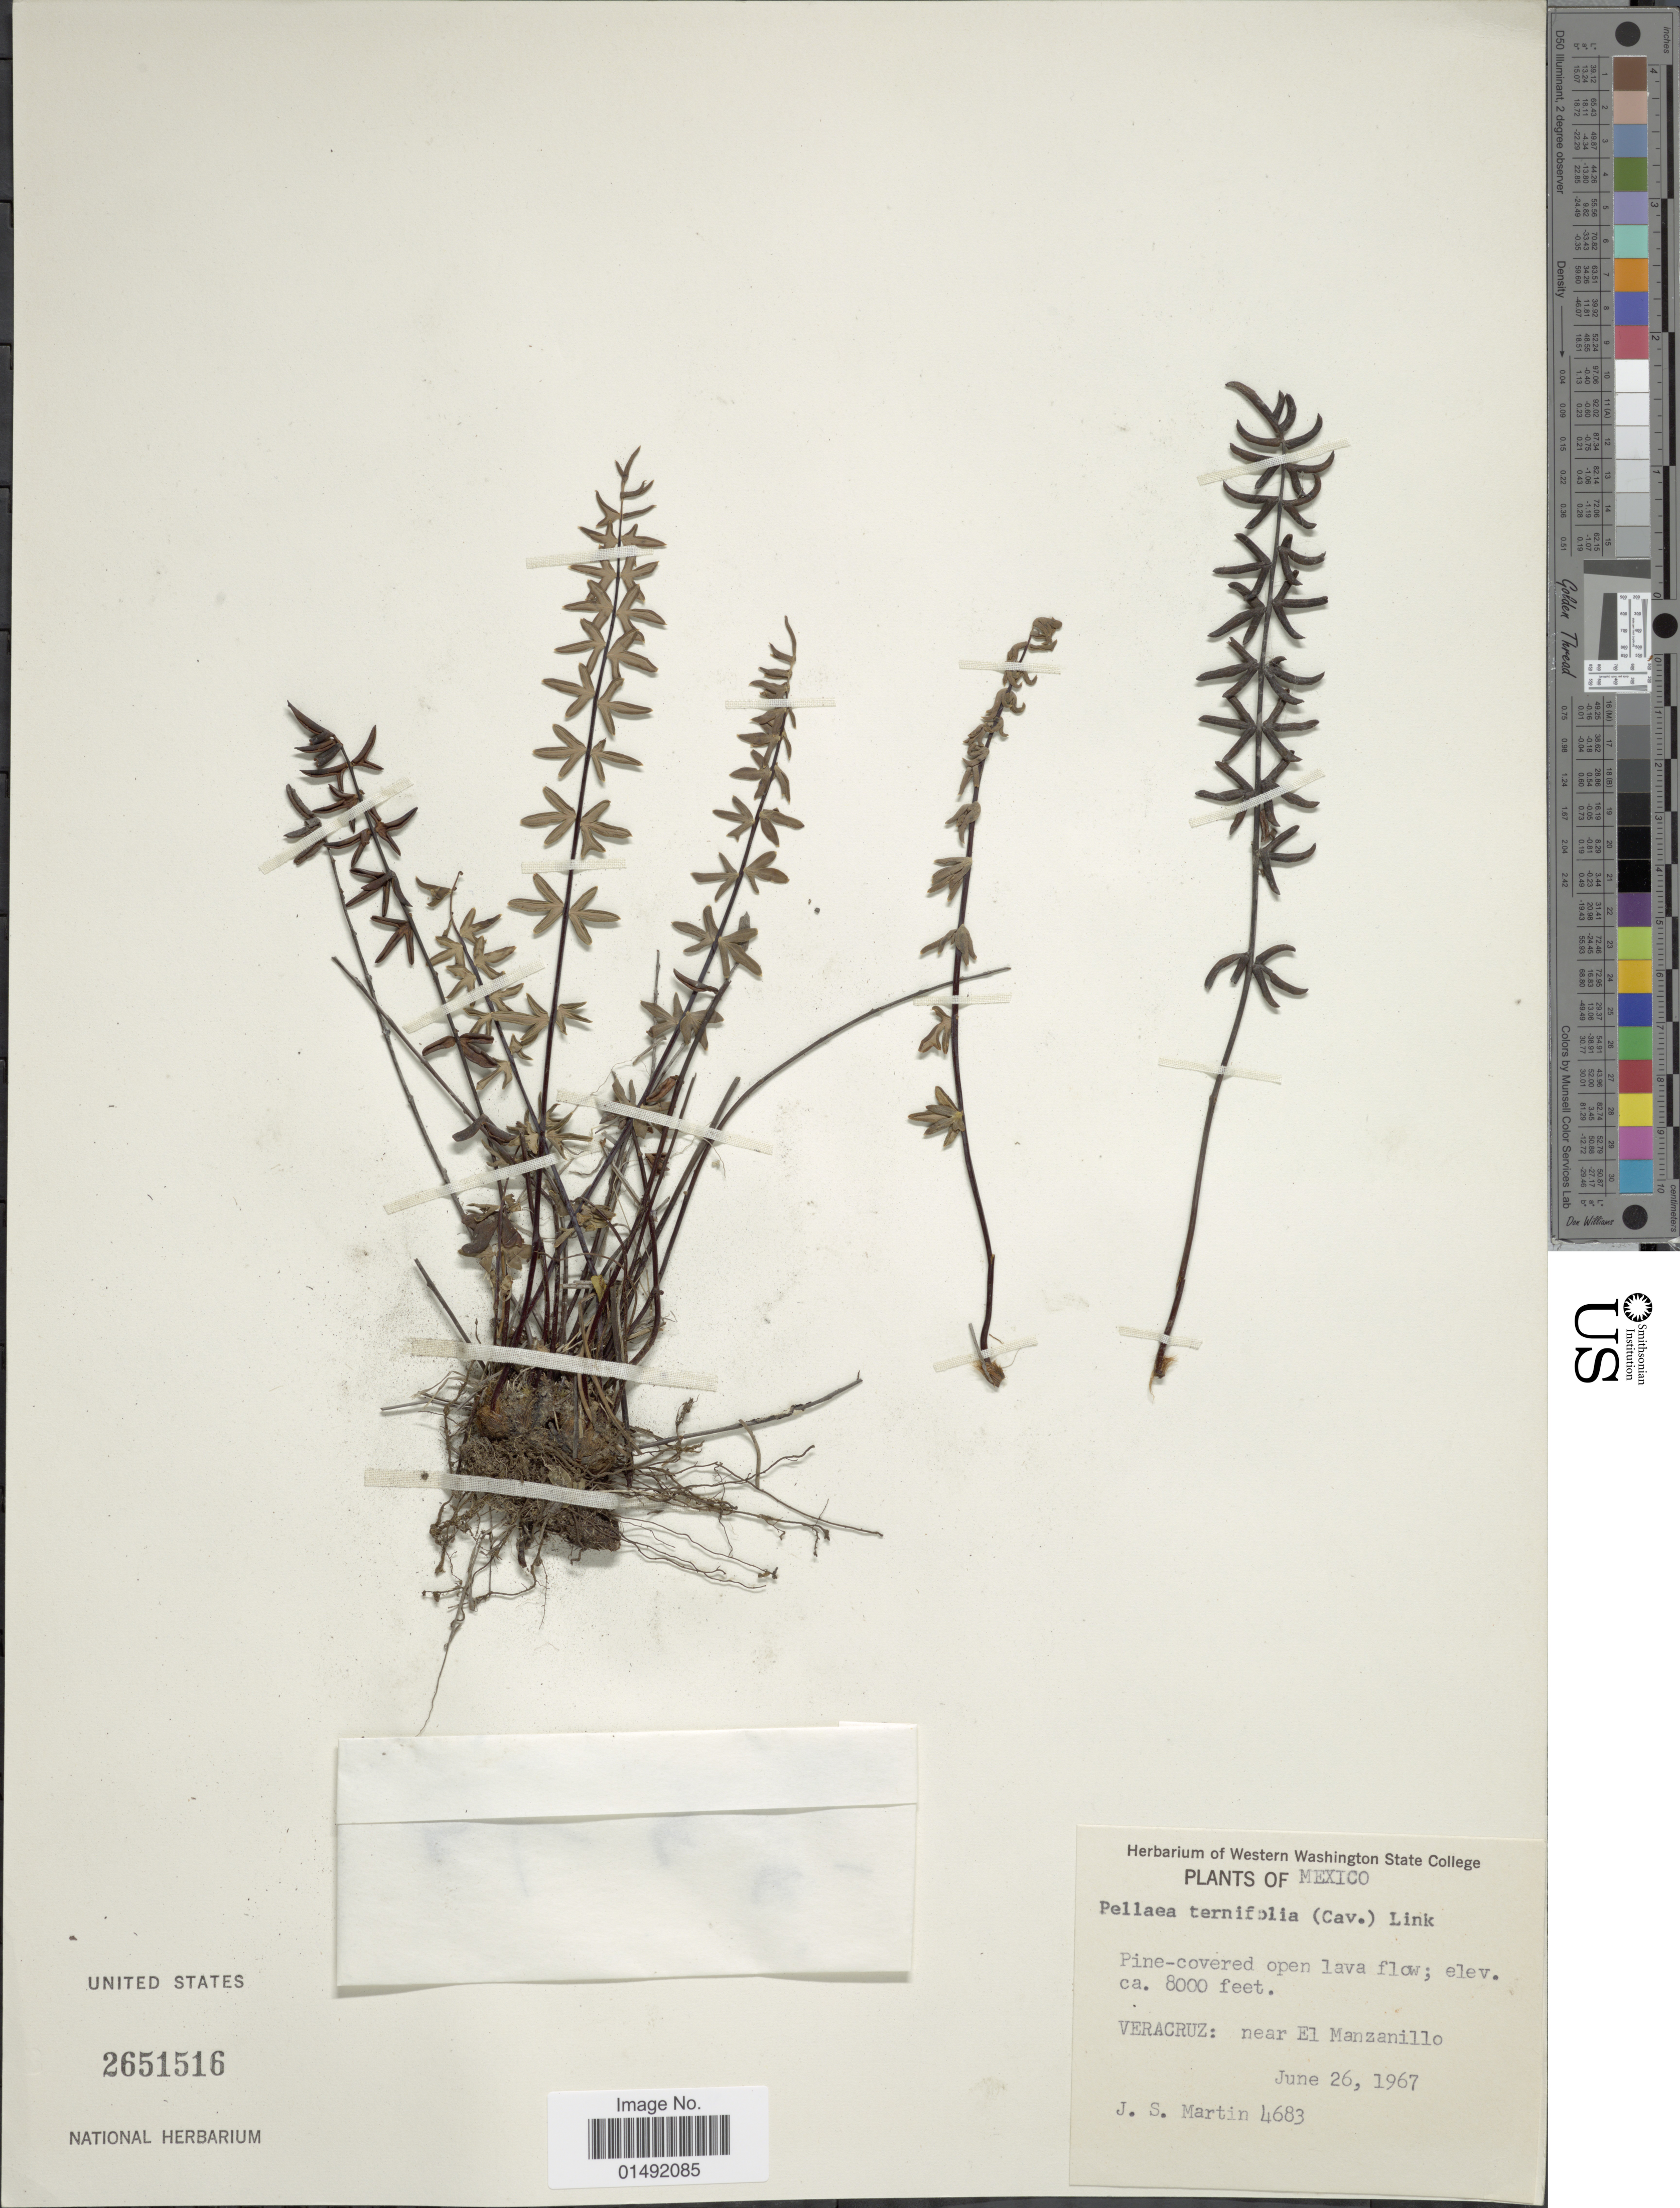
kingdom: Plantae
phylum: Tracheophyta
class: Polypodiopsida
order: Polypodiales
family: Pteridaceae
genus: Pellaea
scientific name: Pellaea ternifolia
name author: (Cav.) Link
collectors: J. S. Martin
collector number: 4683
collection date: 1967-06-26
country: Mexico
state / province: Veracruz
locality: Veracruz: near El Manzanillo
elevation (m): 2438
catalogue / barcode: US 2651516